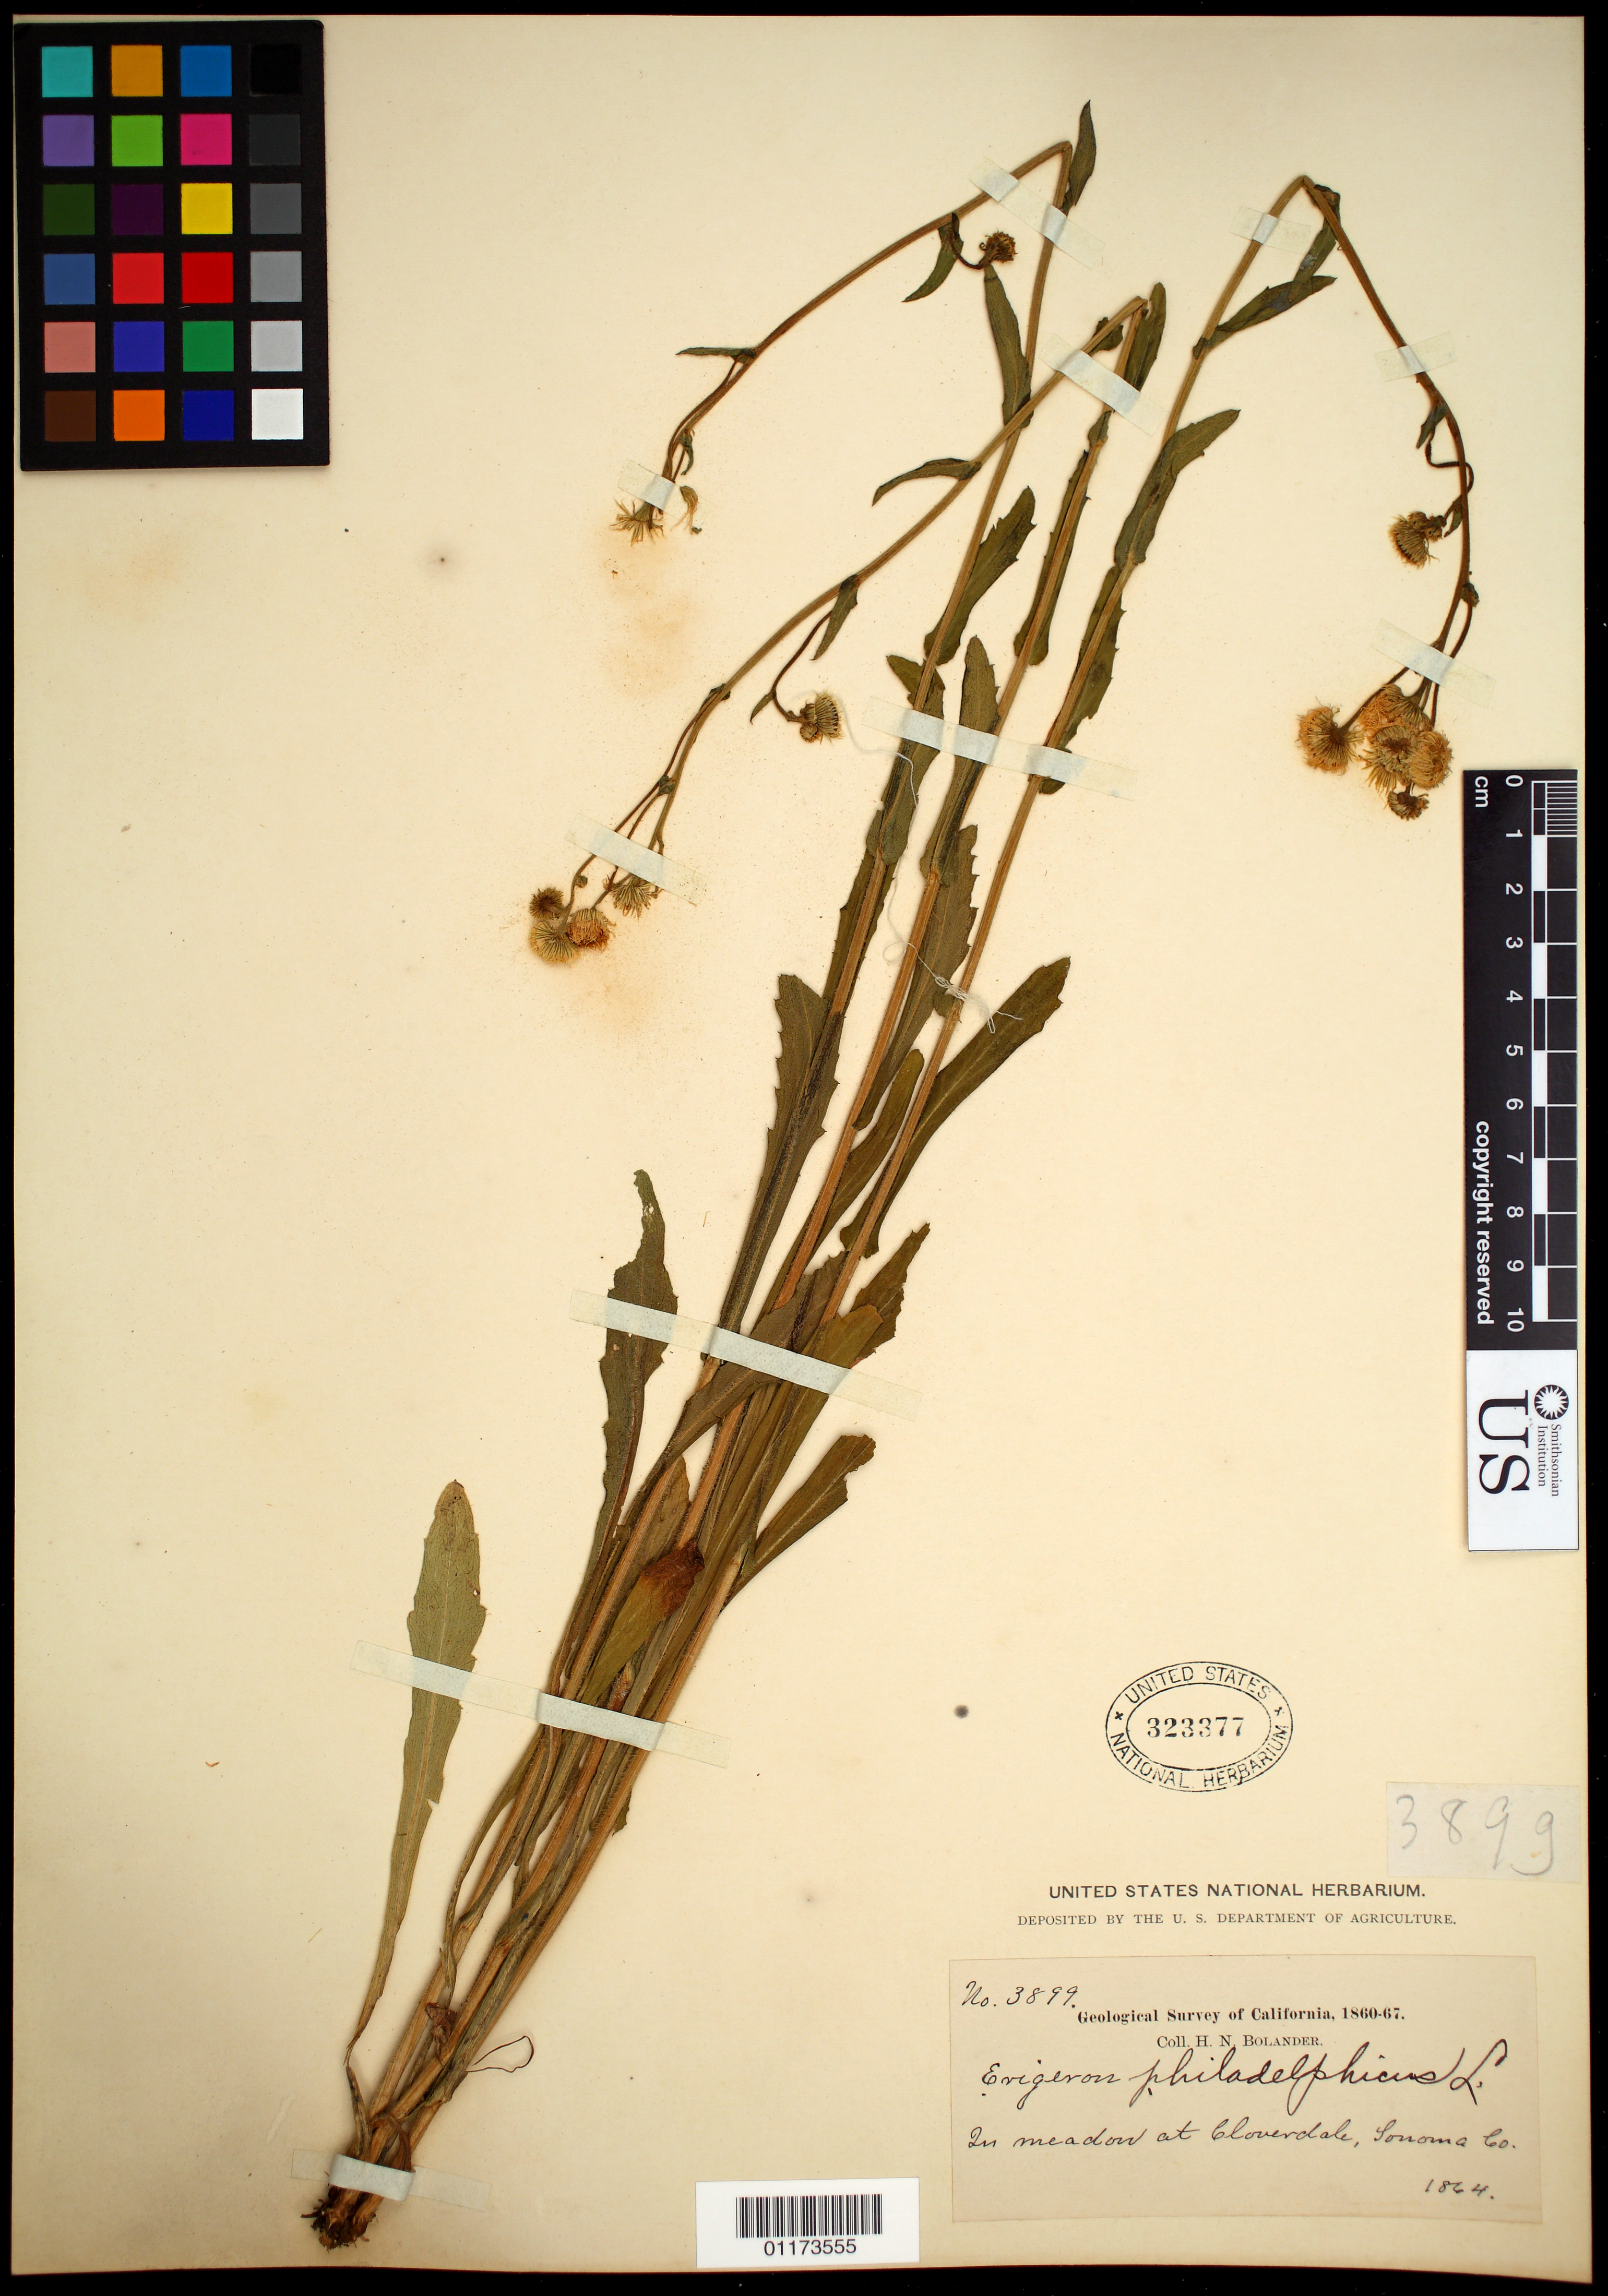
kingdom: Plantae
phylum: Tracheophyta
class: Magnoliopsida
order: Asterales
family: Asteraceae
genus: Erigeron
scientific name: Erigeron philadelphicus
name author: L.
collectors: H. Bolander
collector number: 3899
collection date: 1864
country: United States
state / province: California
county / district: Sonoma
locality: in meadow at Cloverdale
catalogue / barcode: US 323377